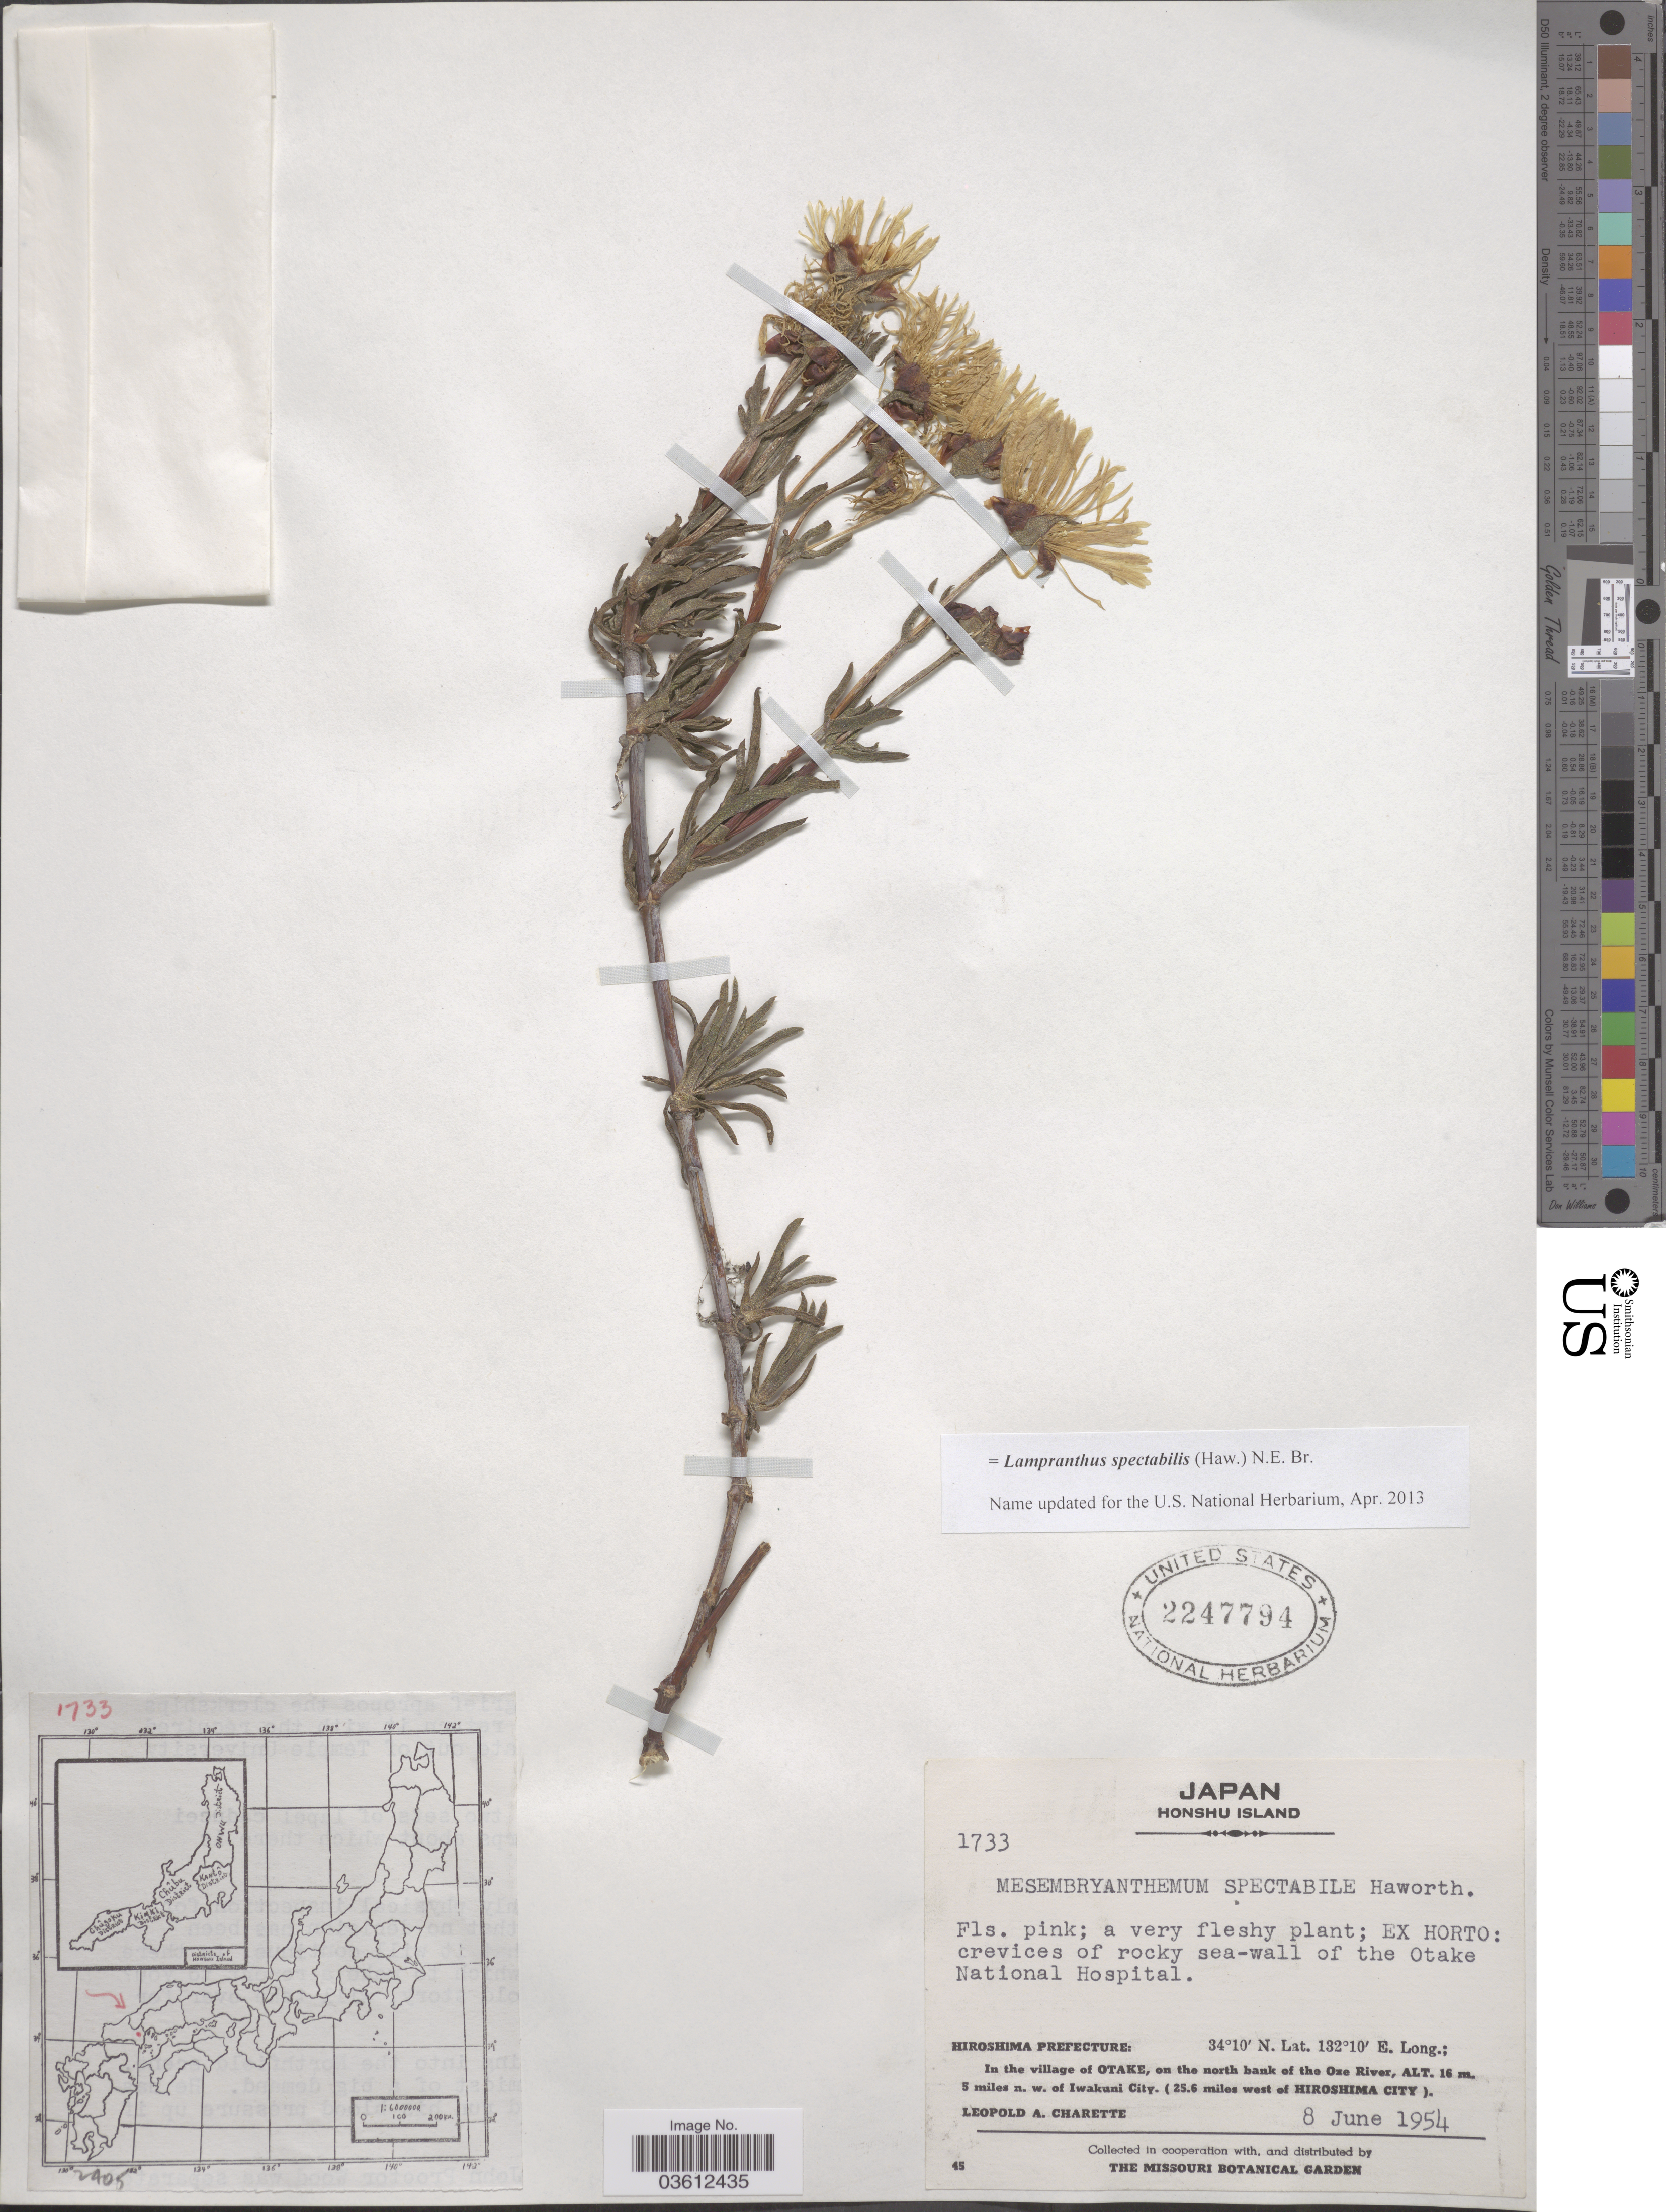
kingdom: Plantae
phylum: Tracheophyta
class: Magnoliopsida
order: Caryophyllales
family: Aizoaceae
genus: Lampranthus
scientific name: Lampranthus spectabilis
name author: (Haw.) N.E. Br.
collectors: L. A. Charette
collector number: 1733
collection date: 1954-06-08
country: Japan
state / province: Hirosima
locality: Honshu Island. Ex Horto: crevices of rocky sea-wall of the Otake National Hospital. Hiroshima Prefecture: In the village of Otake, on the north bank of the Oze River. 5 miles n. w. of Iwakuni City. (25.6 miles west of Hiroshima City).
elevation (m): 16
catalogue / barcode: US 2247794